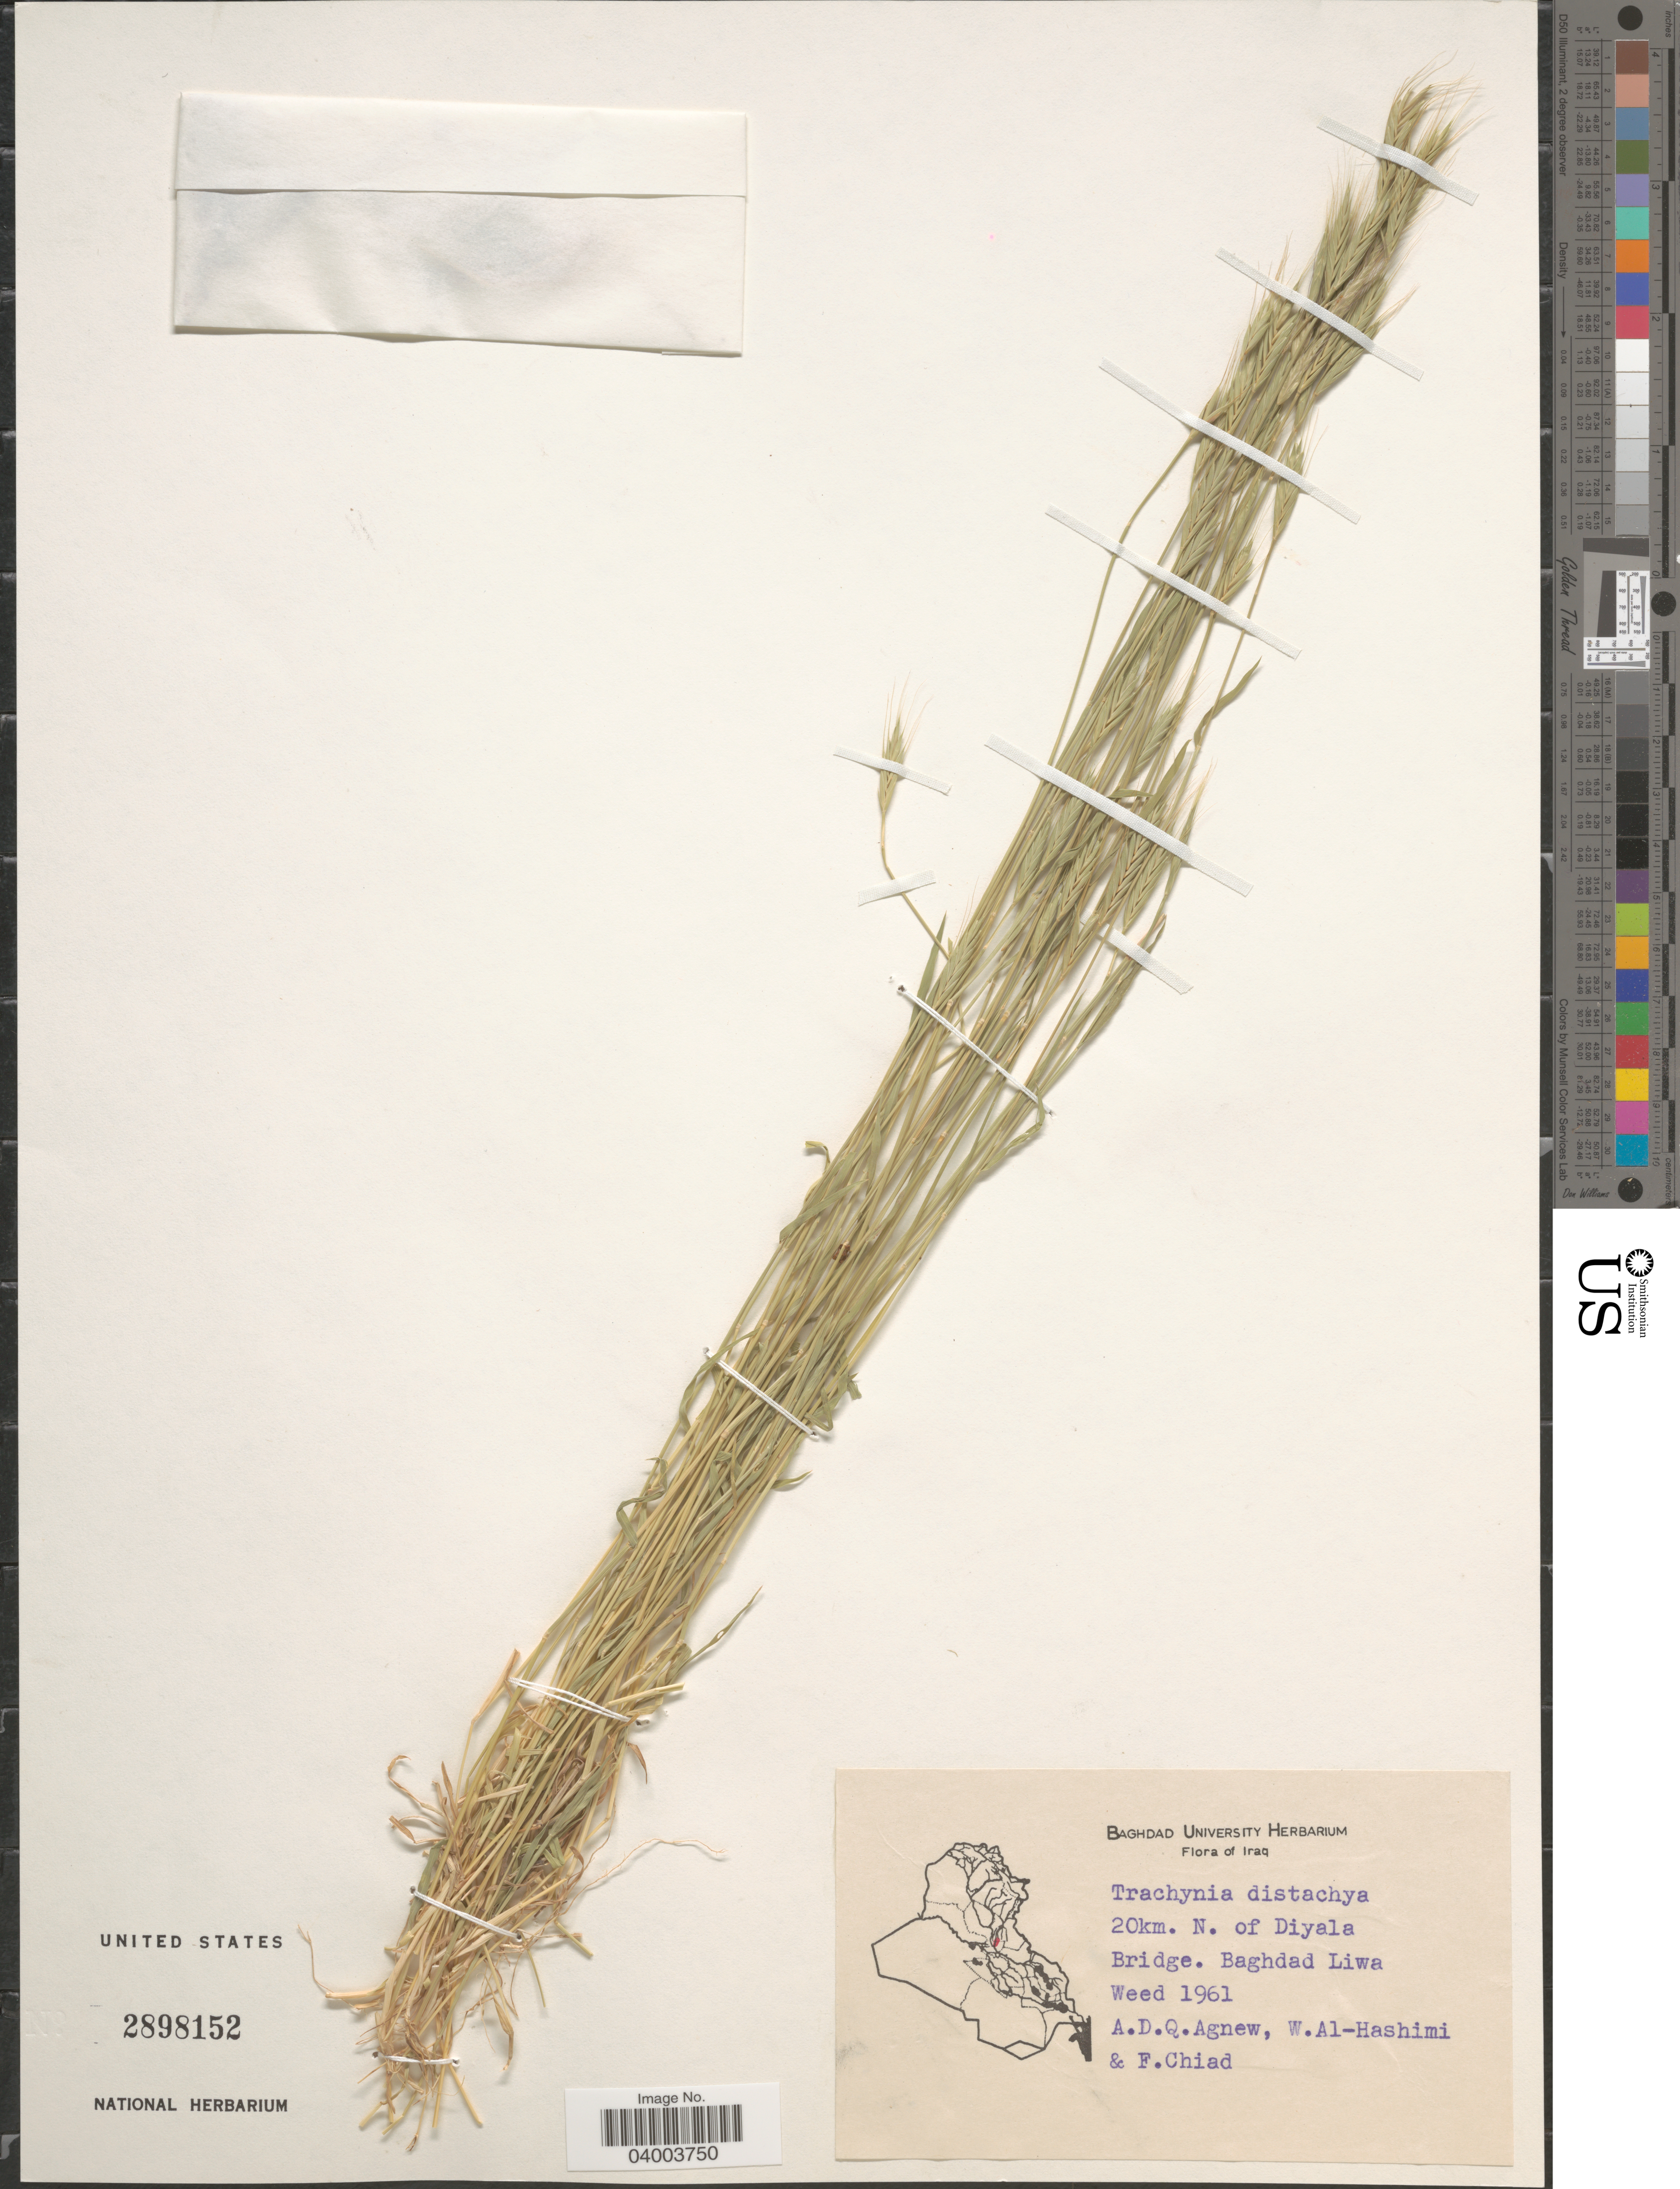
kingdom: Plantae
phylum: Tracheophyta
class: Liliopsida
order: Poales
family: Poaceae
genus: Brachypodium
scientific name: Brachypodium distachyon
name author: (L.) P. Beauv.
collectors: A. D. Agnew, W. Al-Hashimi & F. Chiad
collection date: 1961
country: Iraq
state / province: Baghdad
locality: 20km. N. of Diyala Bridge. Baghdad Liwa weed.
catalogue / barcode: US 2898152